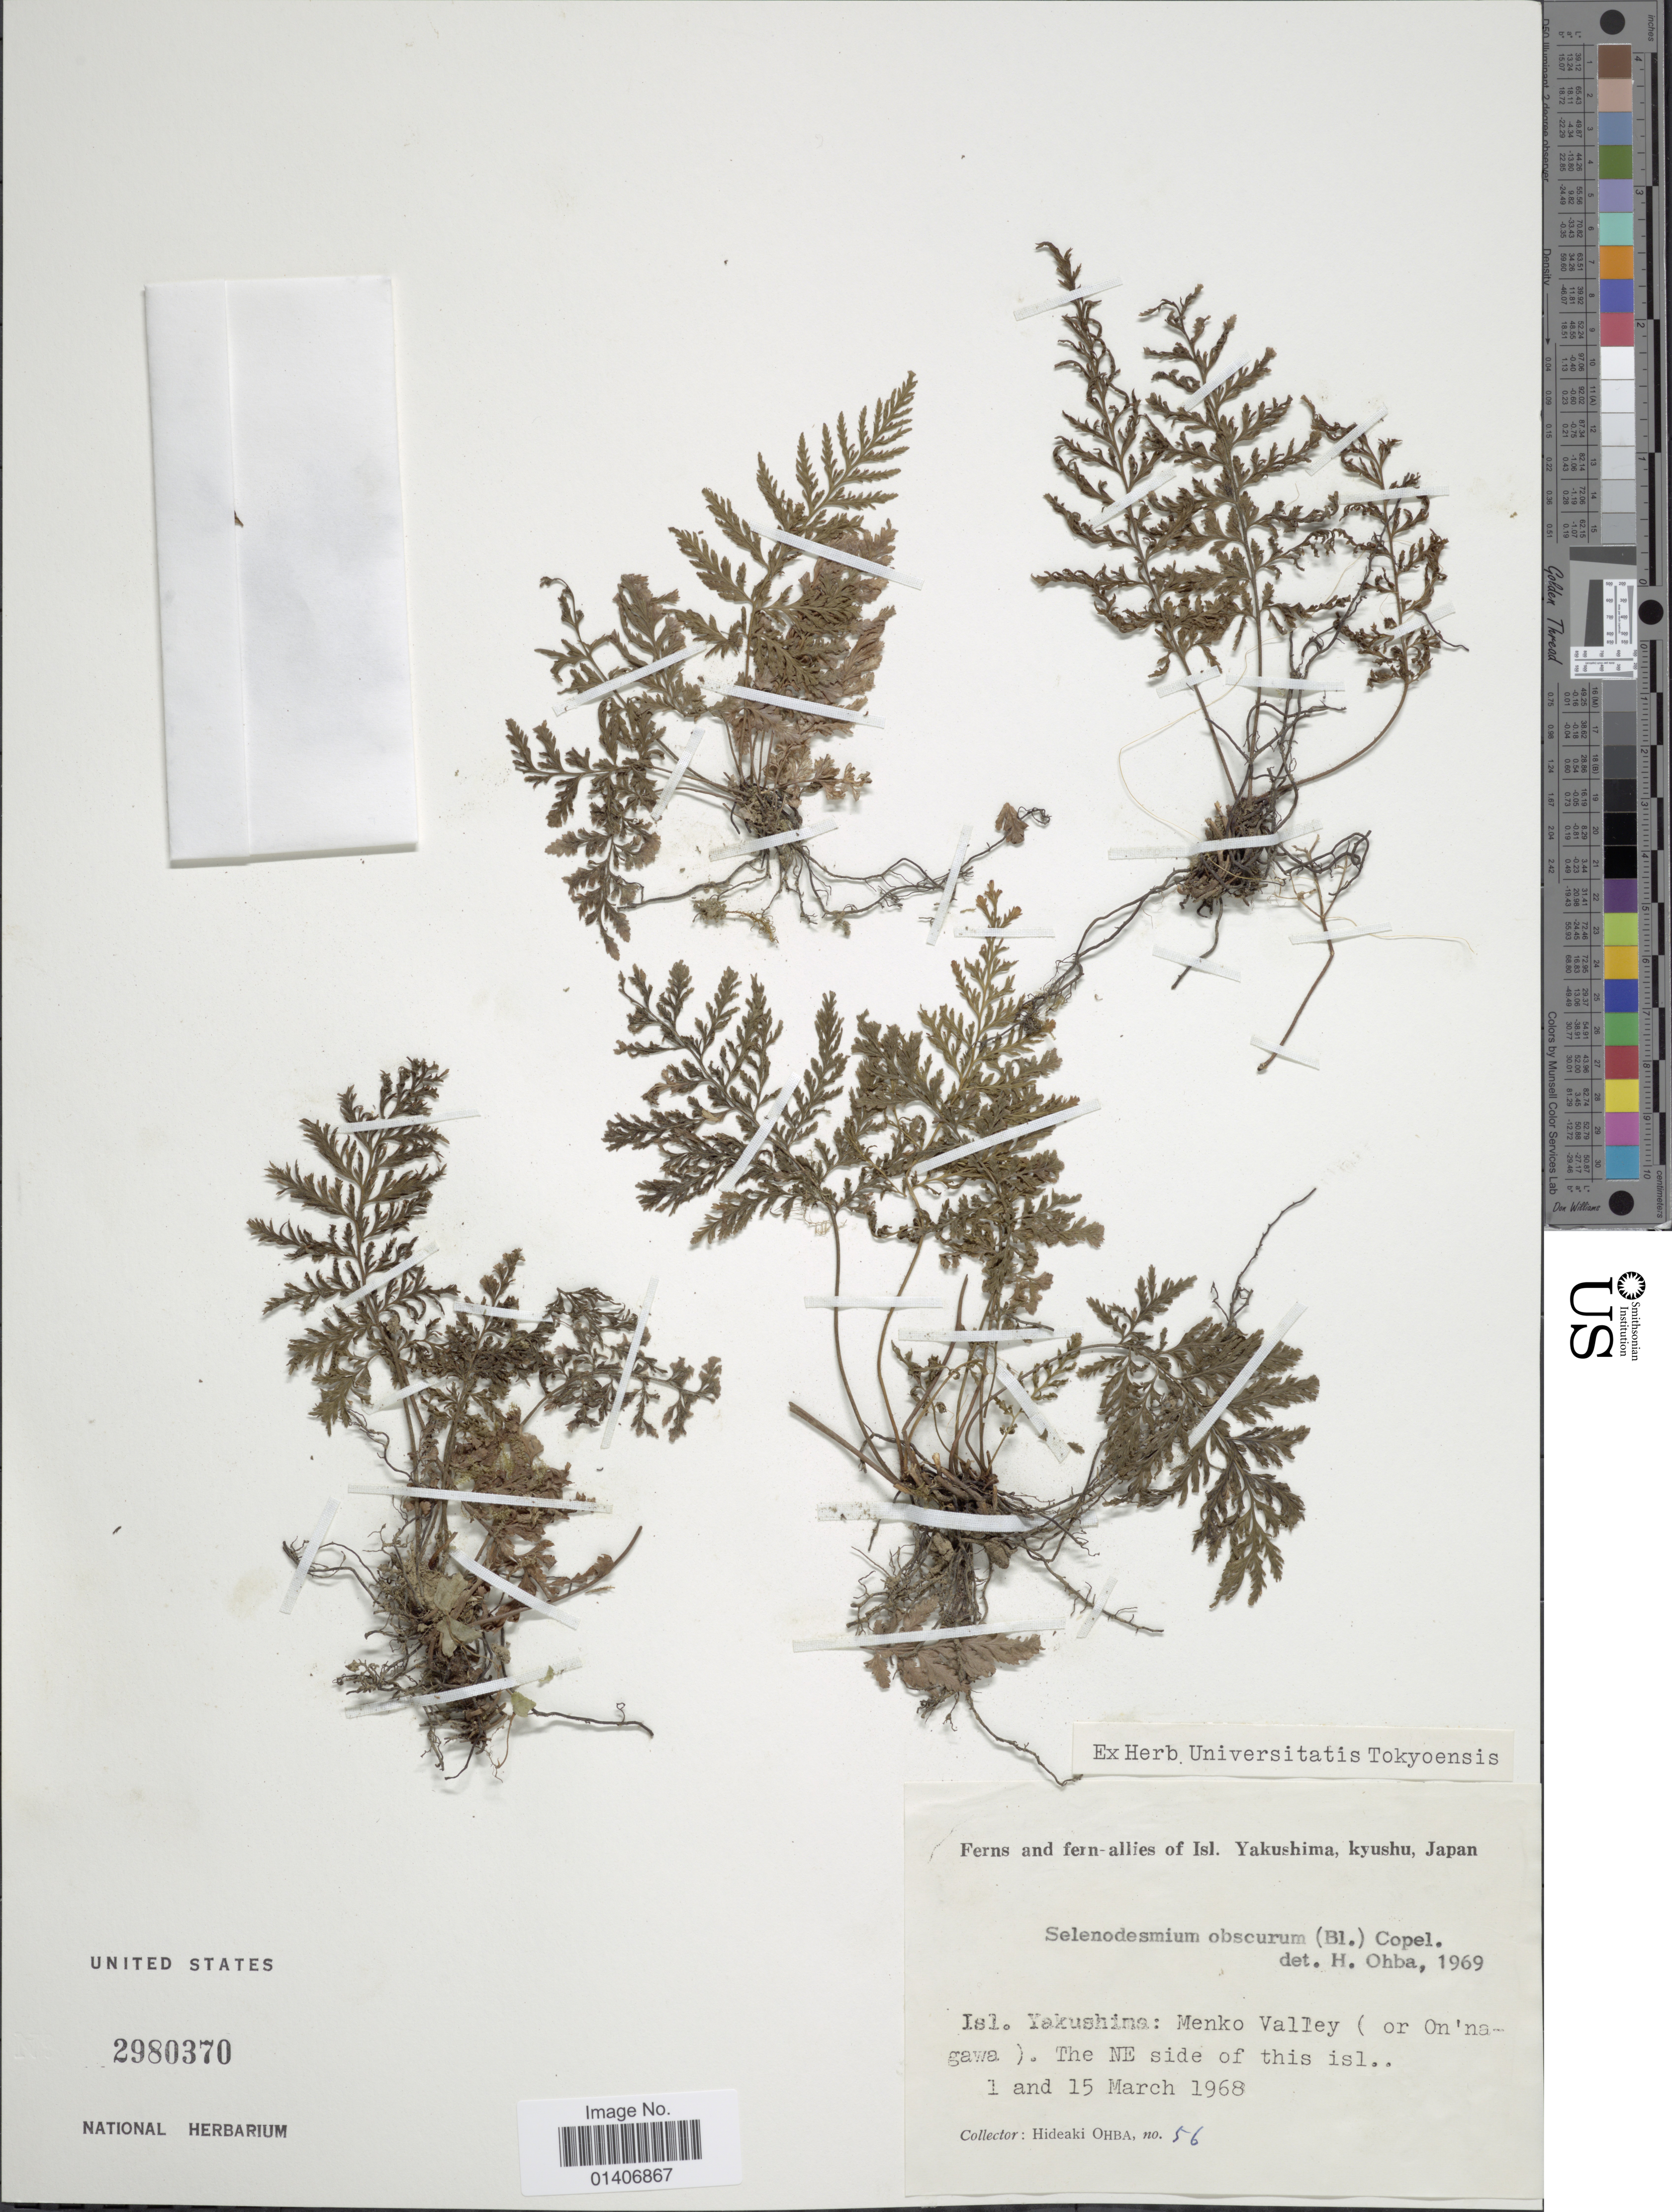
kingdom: Plantae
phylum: Tracheophyta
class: Polypodiopsida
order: Hymenophyllales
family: Hymenophyllaceae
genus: Abrodictyum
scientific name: Abrodictyum obscurum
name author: (Blume) Ebihara & K. Iwats.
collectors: H. Ohba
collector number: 56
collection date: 1968-03-01/1968-03-15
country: Japan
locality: Isl Yakushima, Kyushu, Menko Valley (or On'nagawa). The NE side of this isl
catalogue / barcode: US 2980370